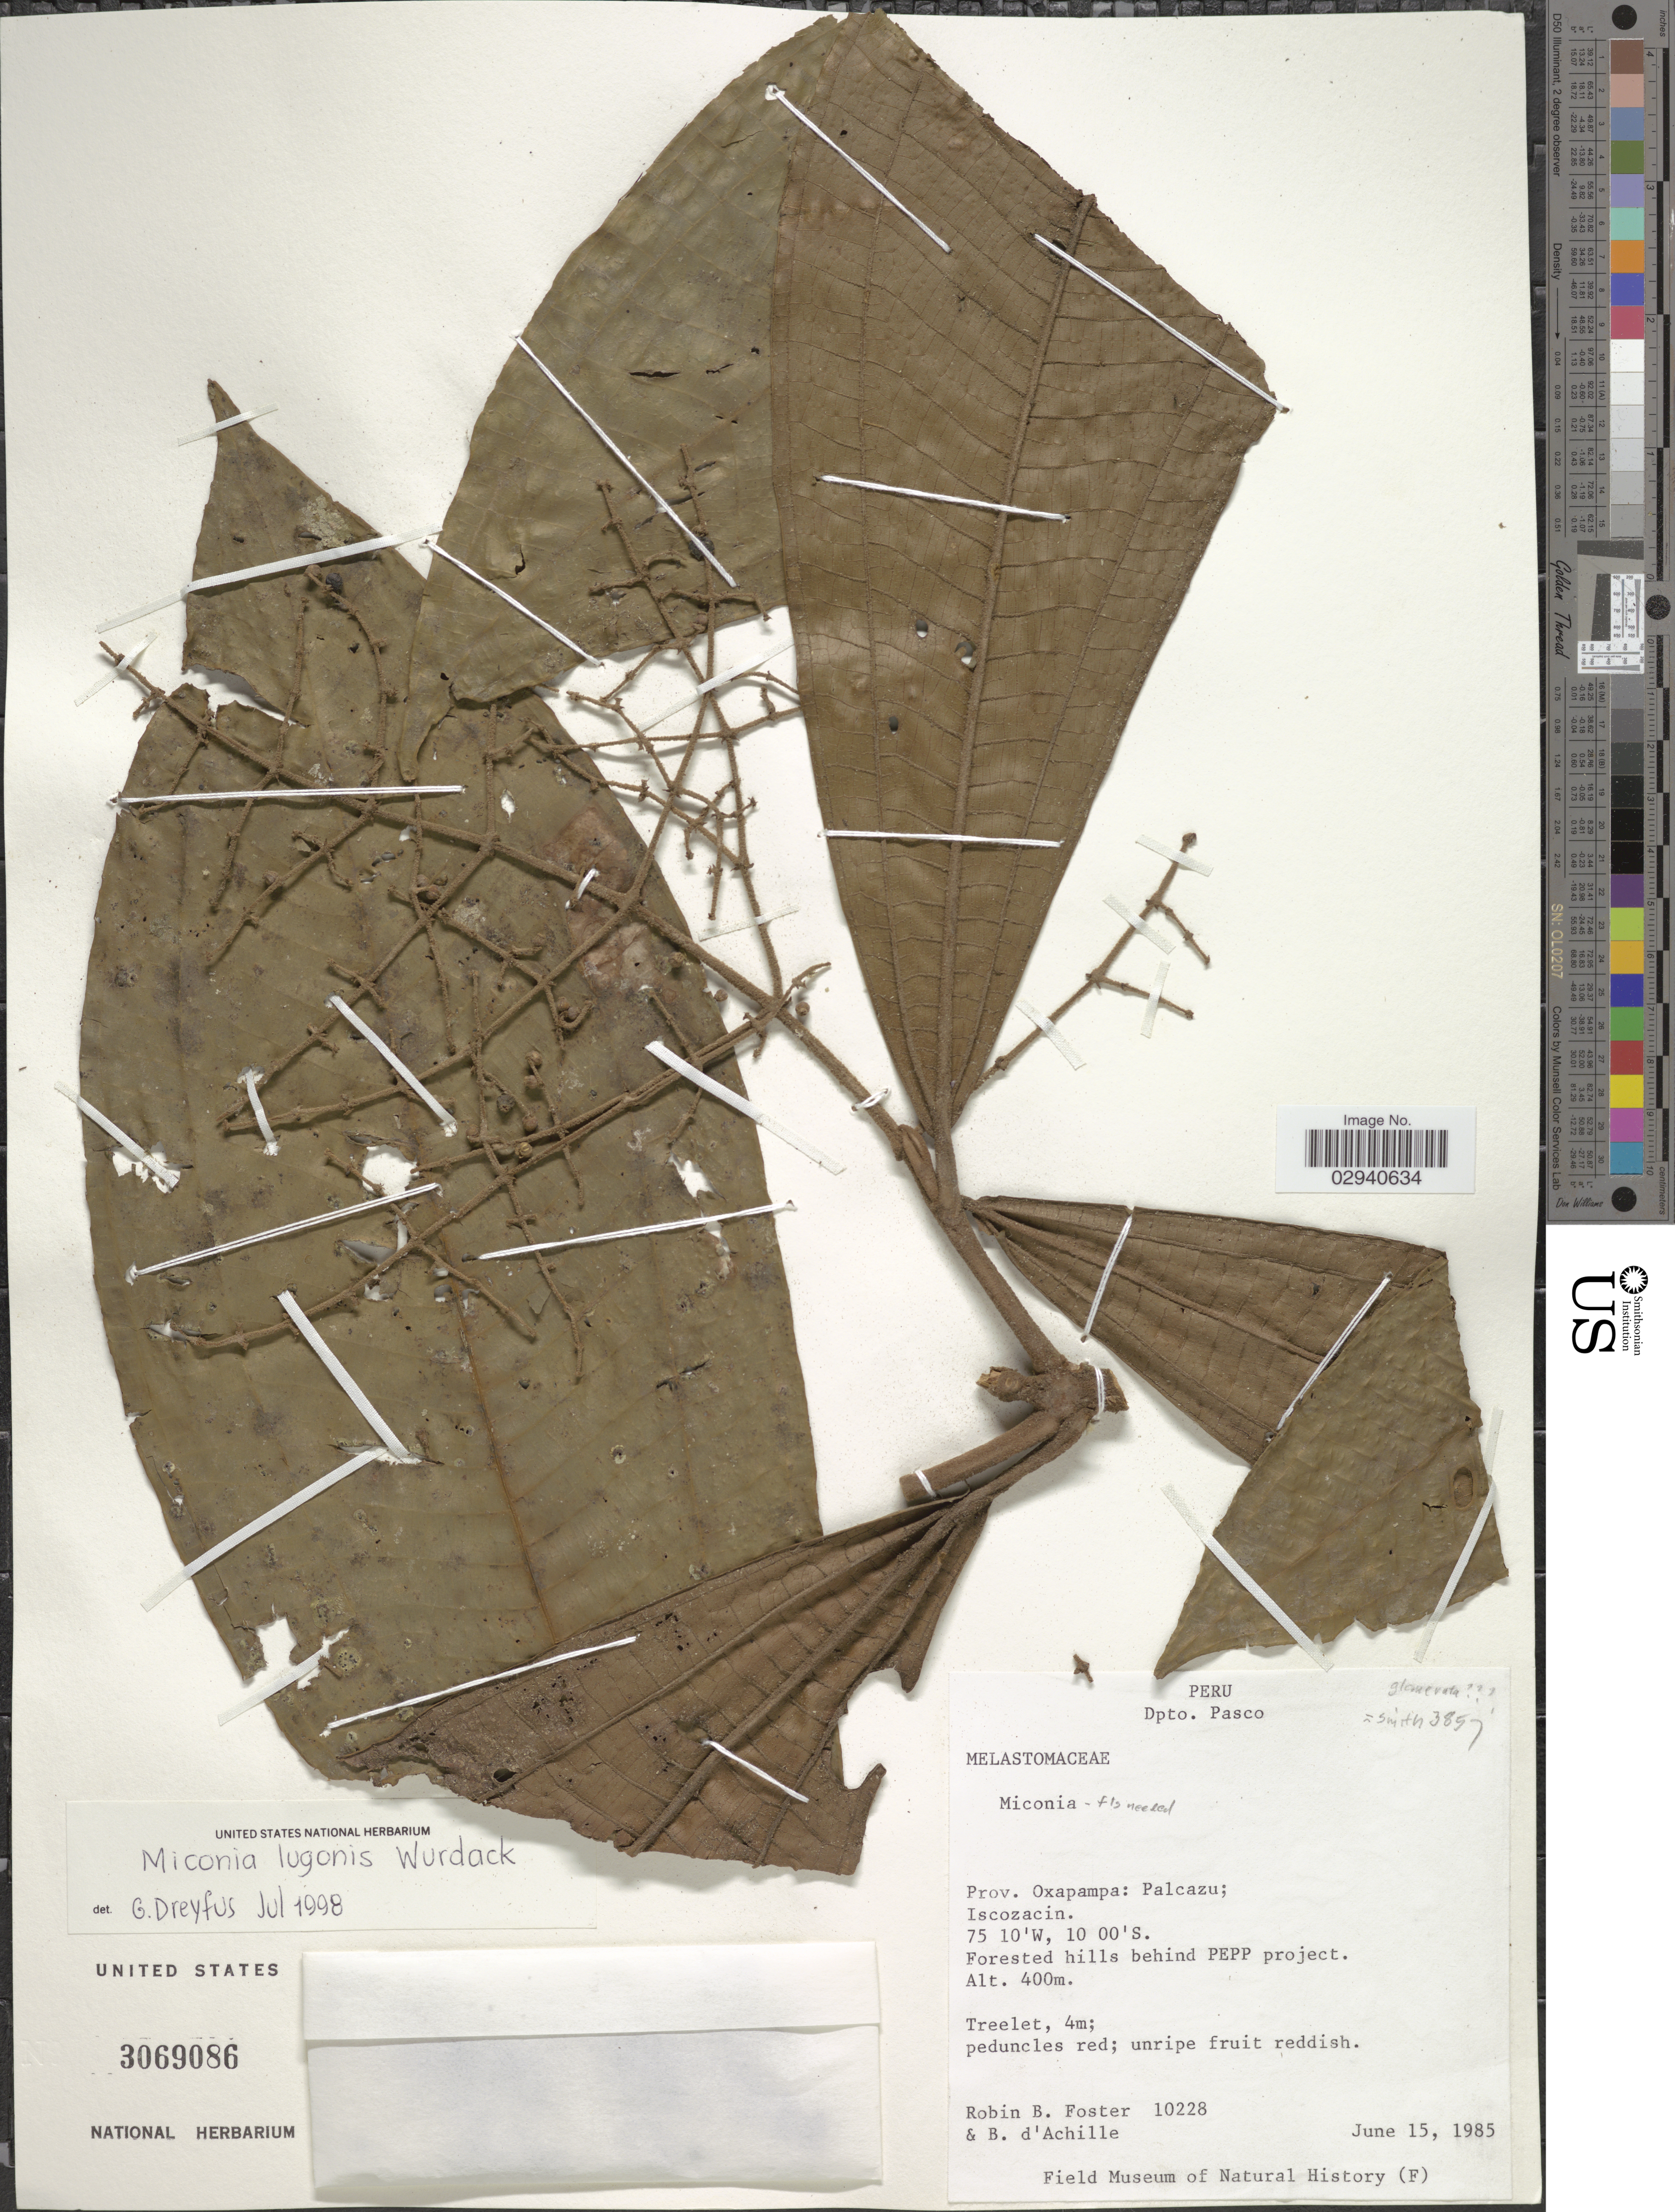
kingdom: Plantae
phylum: Tracheophyta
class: Magnoliopsida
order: Myrtales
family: Melastomataceae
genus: Miconia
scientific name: Miconia lugonis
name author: Wurdack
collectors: R. B. Foster & B. d'Achille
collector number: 10228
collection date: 1985-06-15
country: Peru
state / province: Pasco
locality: Dpto. Pasco. Prov. Oxapampa: Palcazu; Iscozacin. Forested hills behind PEPP project.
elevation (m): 400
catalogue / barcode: US 3069086